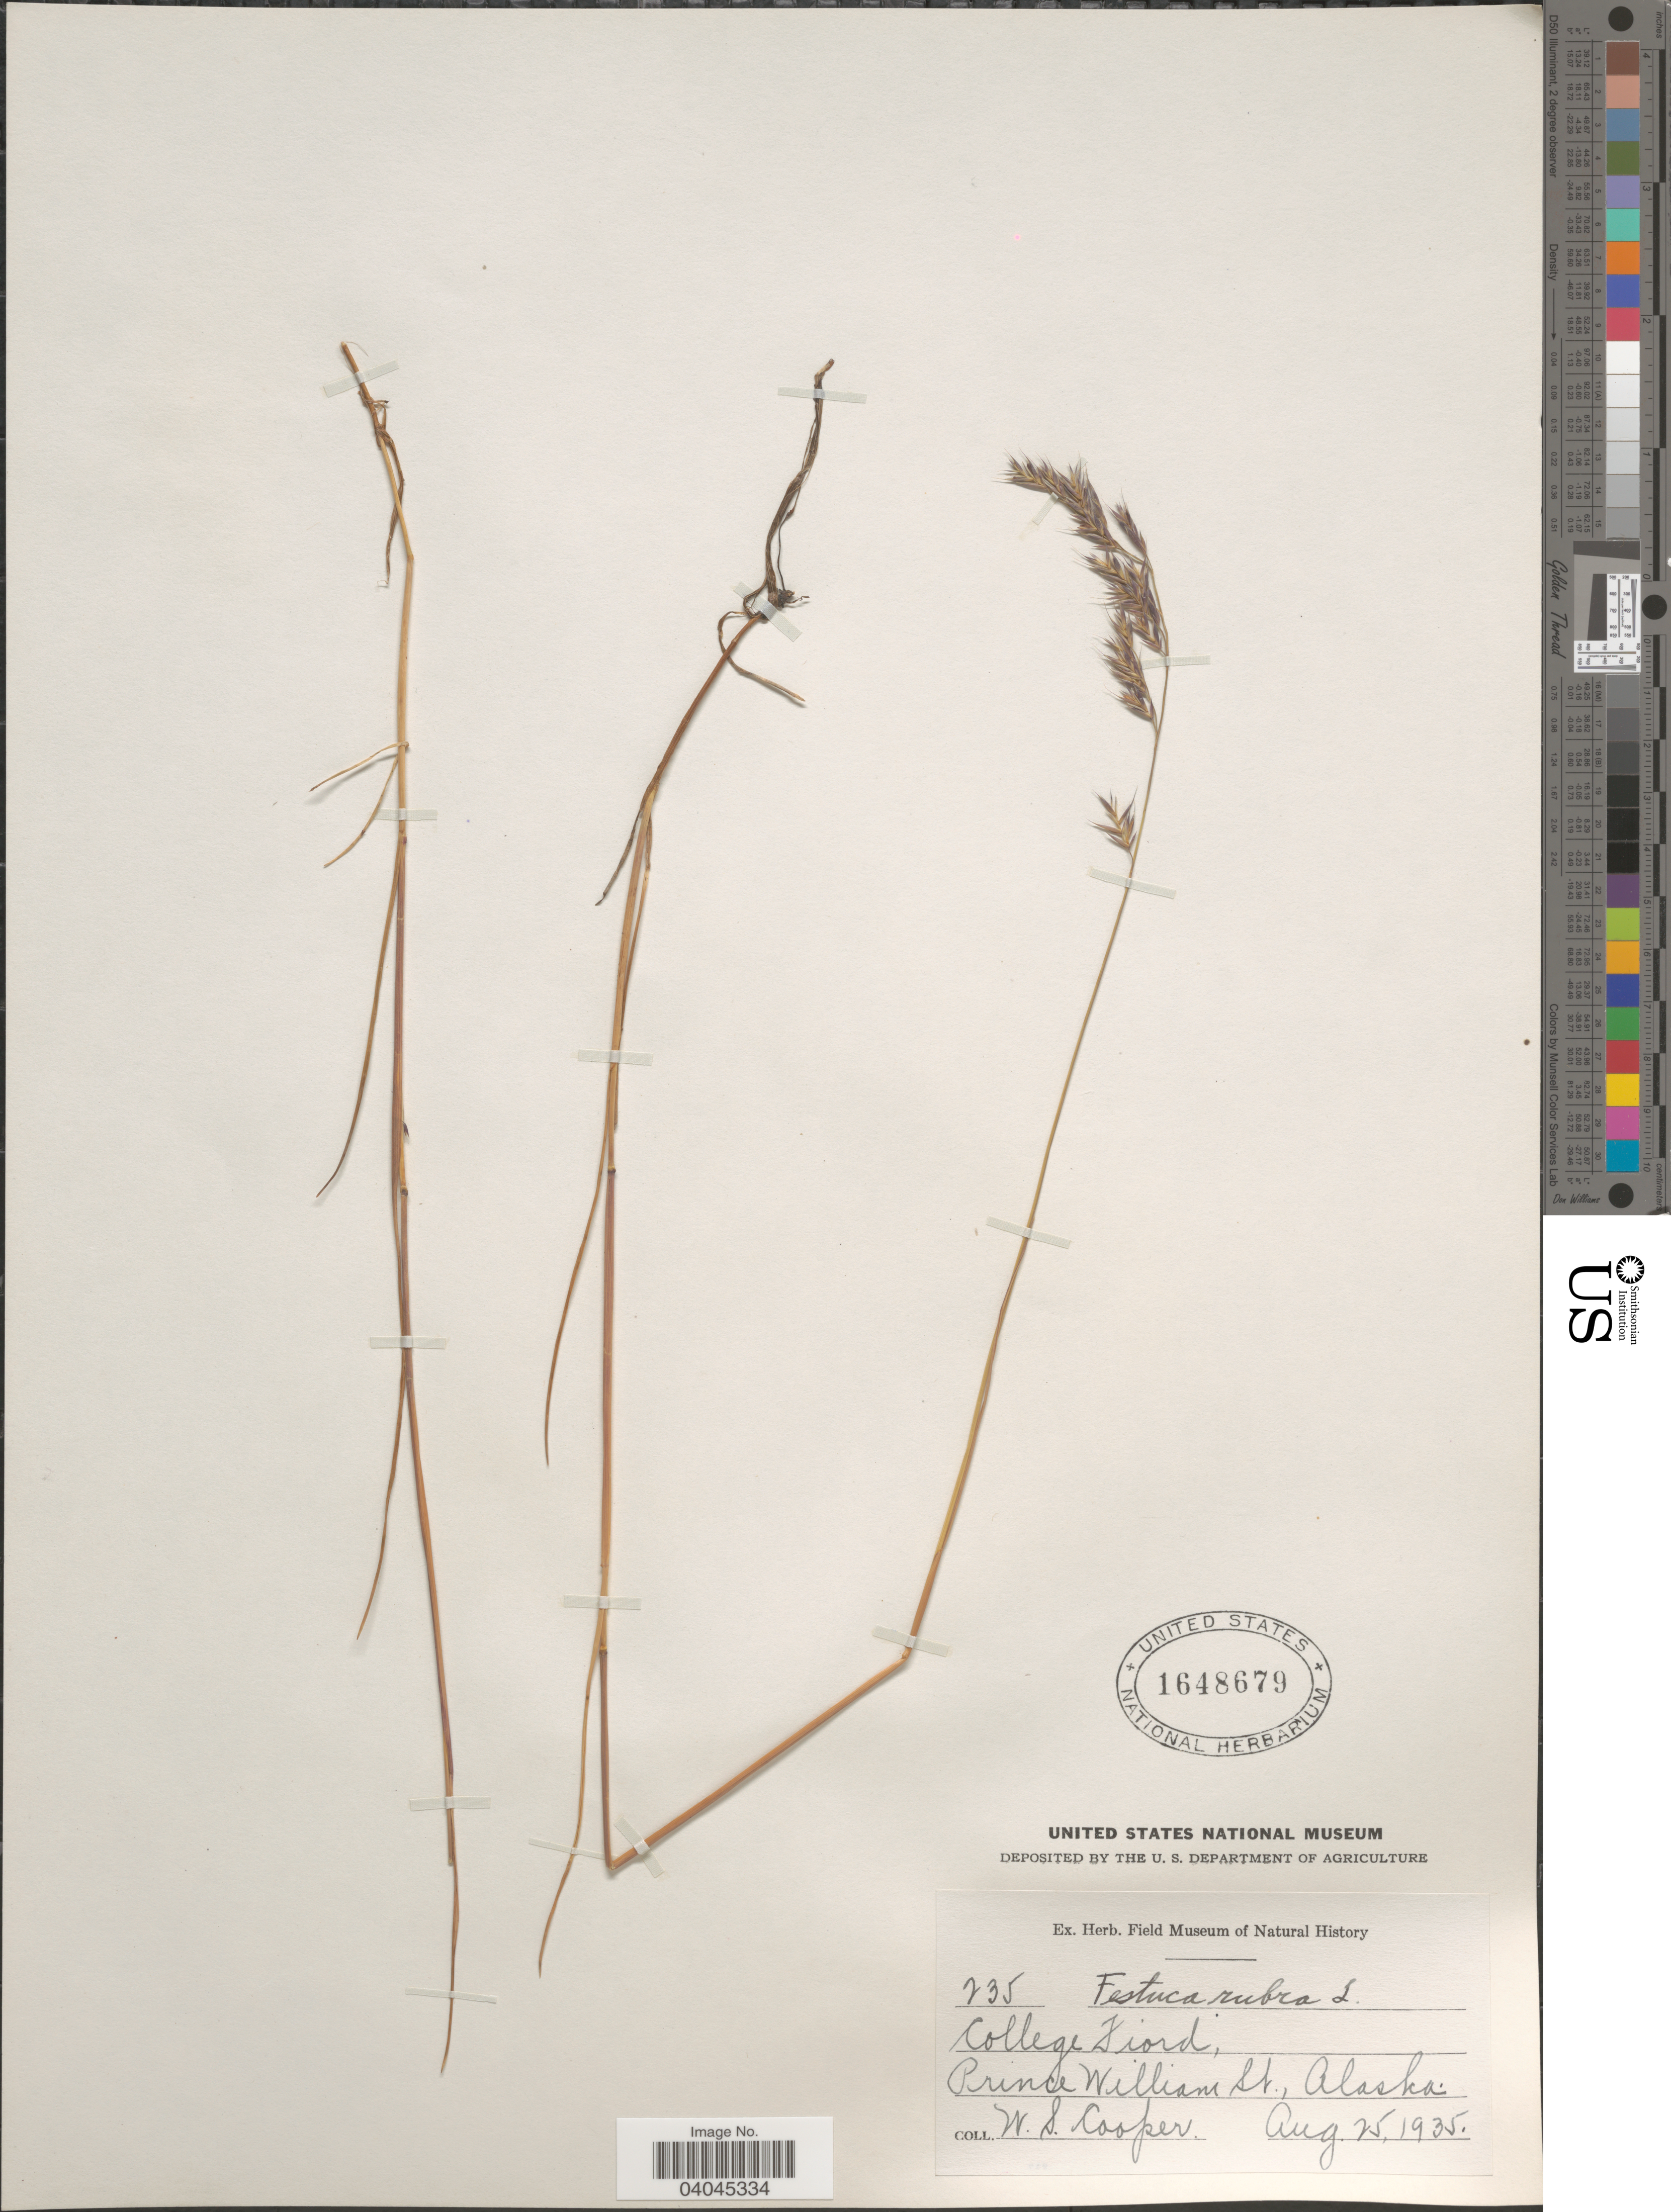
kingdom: Plantae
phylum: Tracheophyta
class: Liliopsida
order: Poales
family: Poaceae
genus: Festuca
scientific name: Festuca rubra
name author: L.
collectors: W. Cooper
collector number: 235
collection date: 1935-08-25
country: United States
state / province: Alaska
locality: College Fiord, Prince William St.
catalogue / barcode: US 1648679